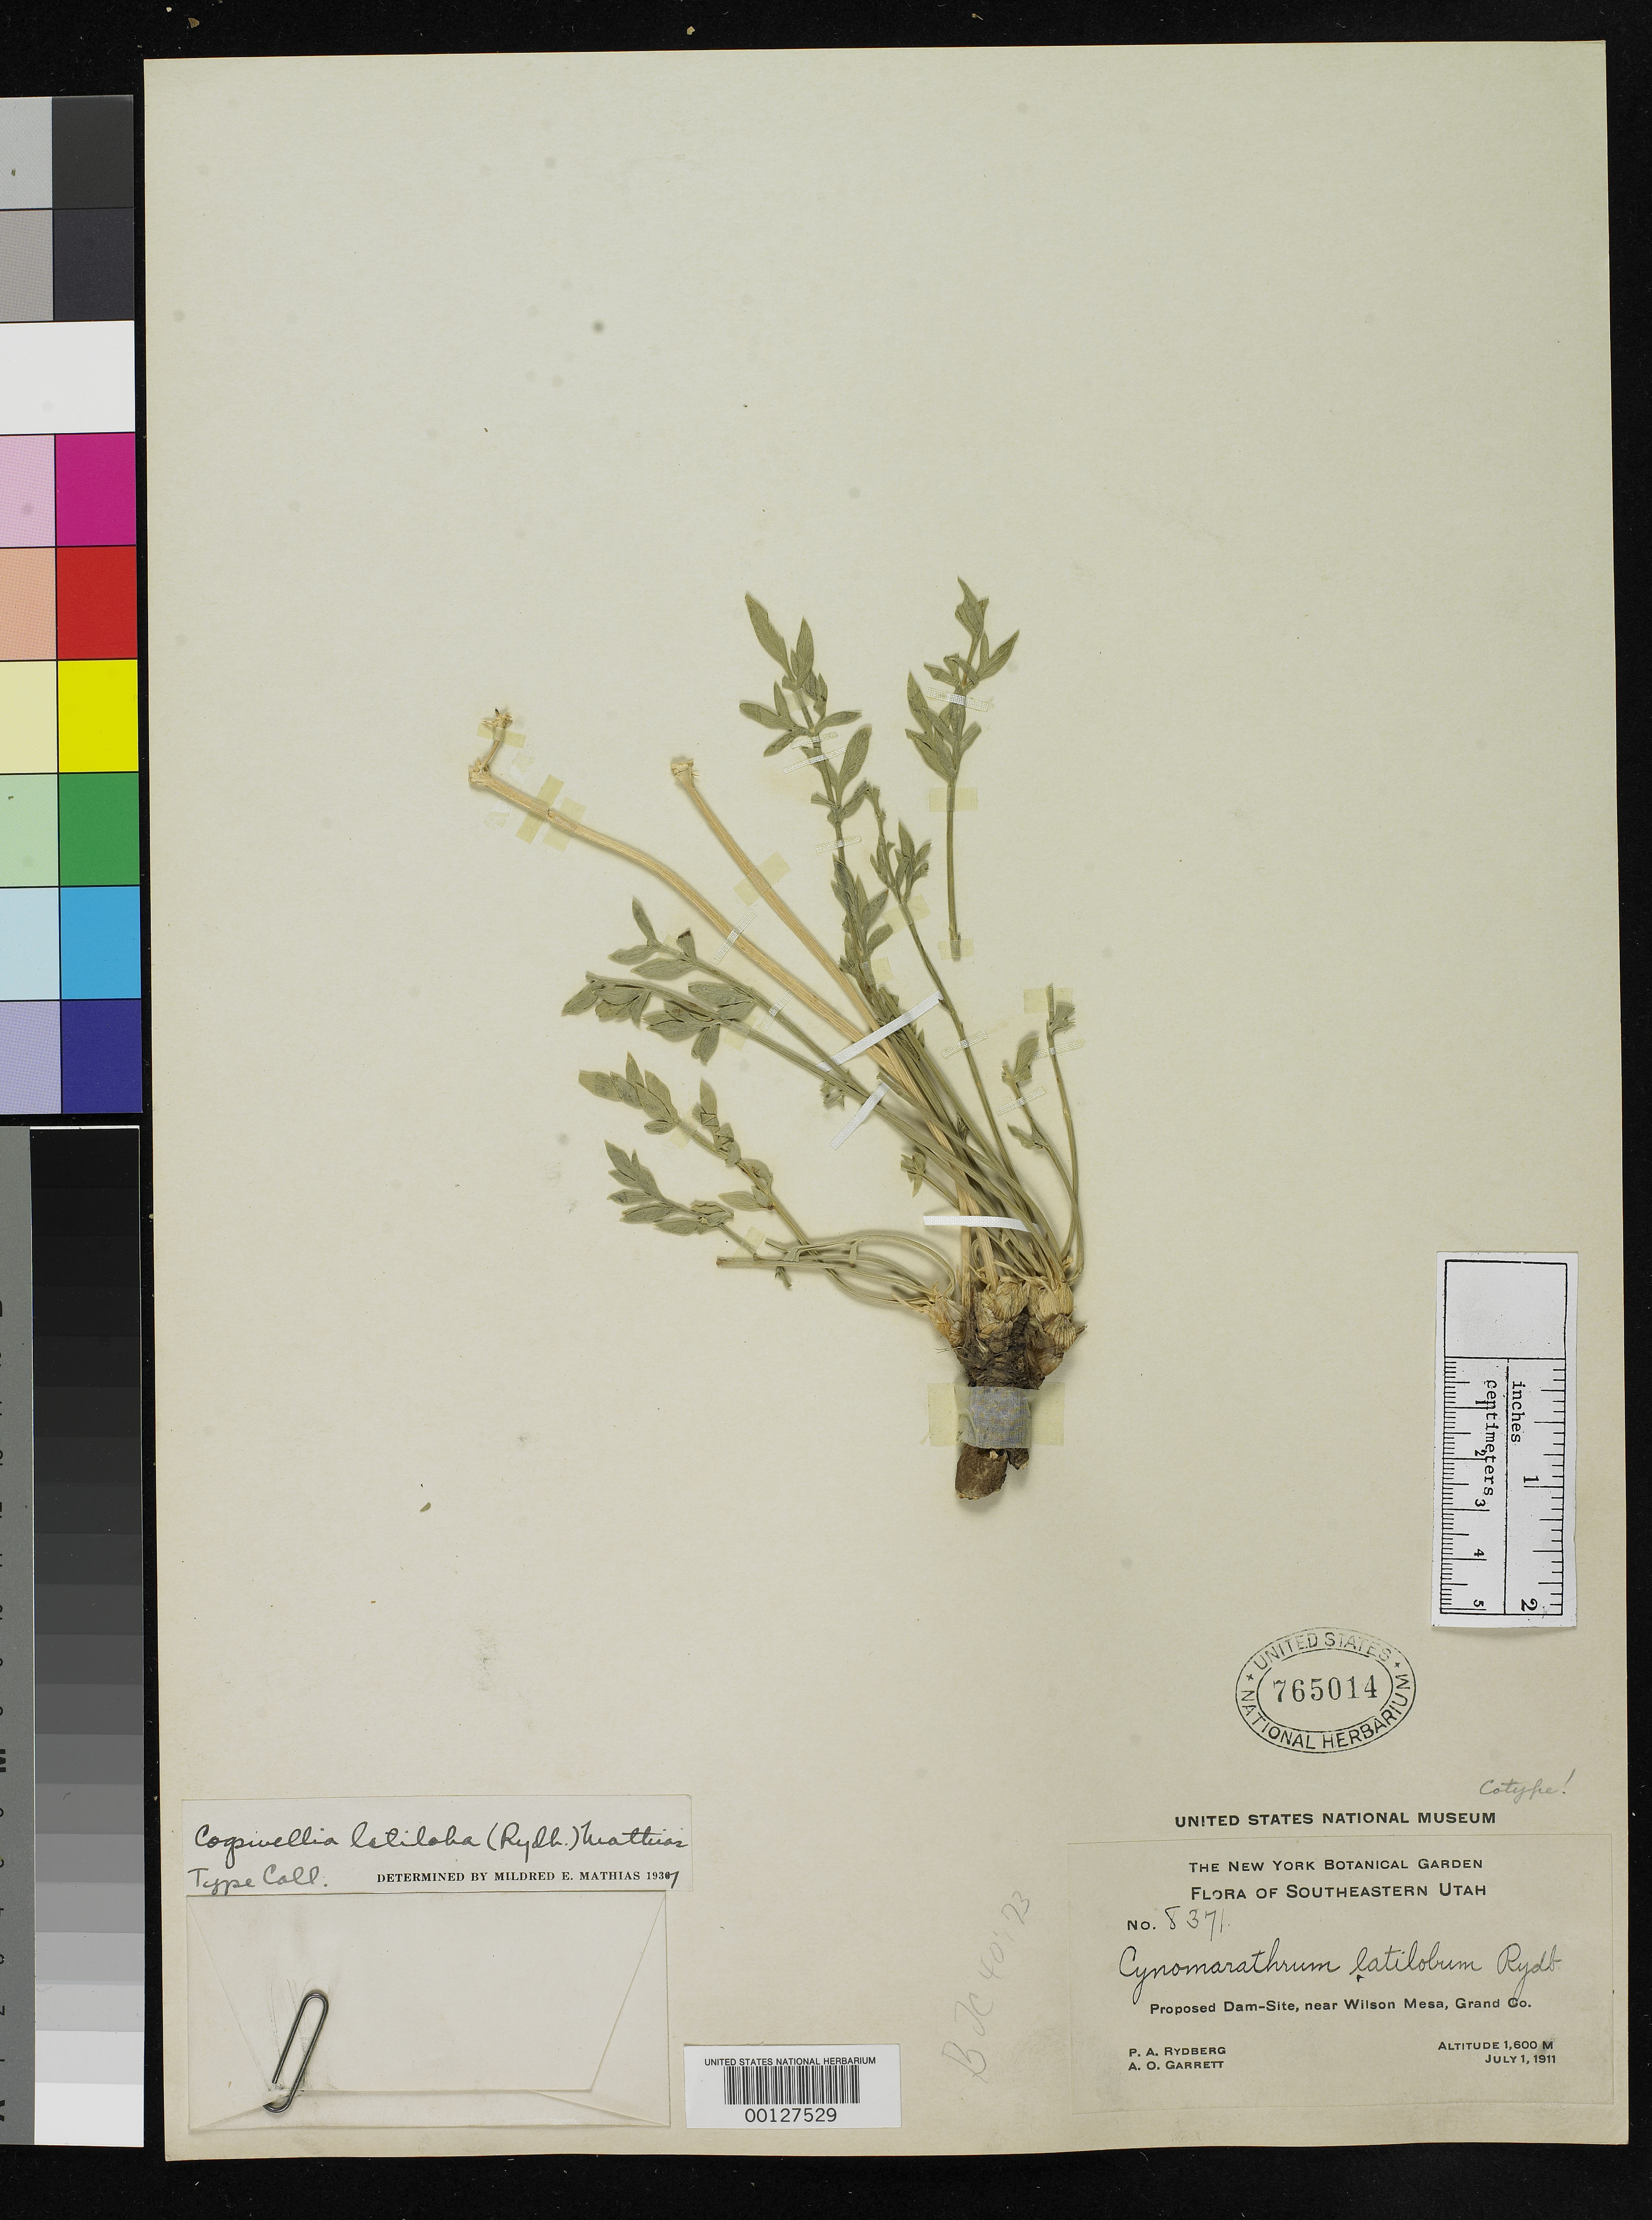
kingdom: Plantae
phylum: Tracheophyta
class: Magnoliopsida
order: Apiales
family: Apiaceae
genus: Cynomarathrum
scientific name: Cynomarathrum latilobum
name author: Rydb.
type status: Isotype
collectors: P. A. Rydberg & A. O. Garrett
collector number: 8371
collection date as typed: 01 Jul 1911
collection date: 1911-07-01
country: United States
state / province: Utah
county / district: Grand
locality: Near Wilson Mesa.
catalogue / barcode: US 765014